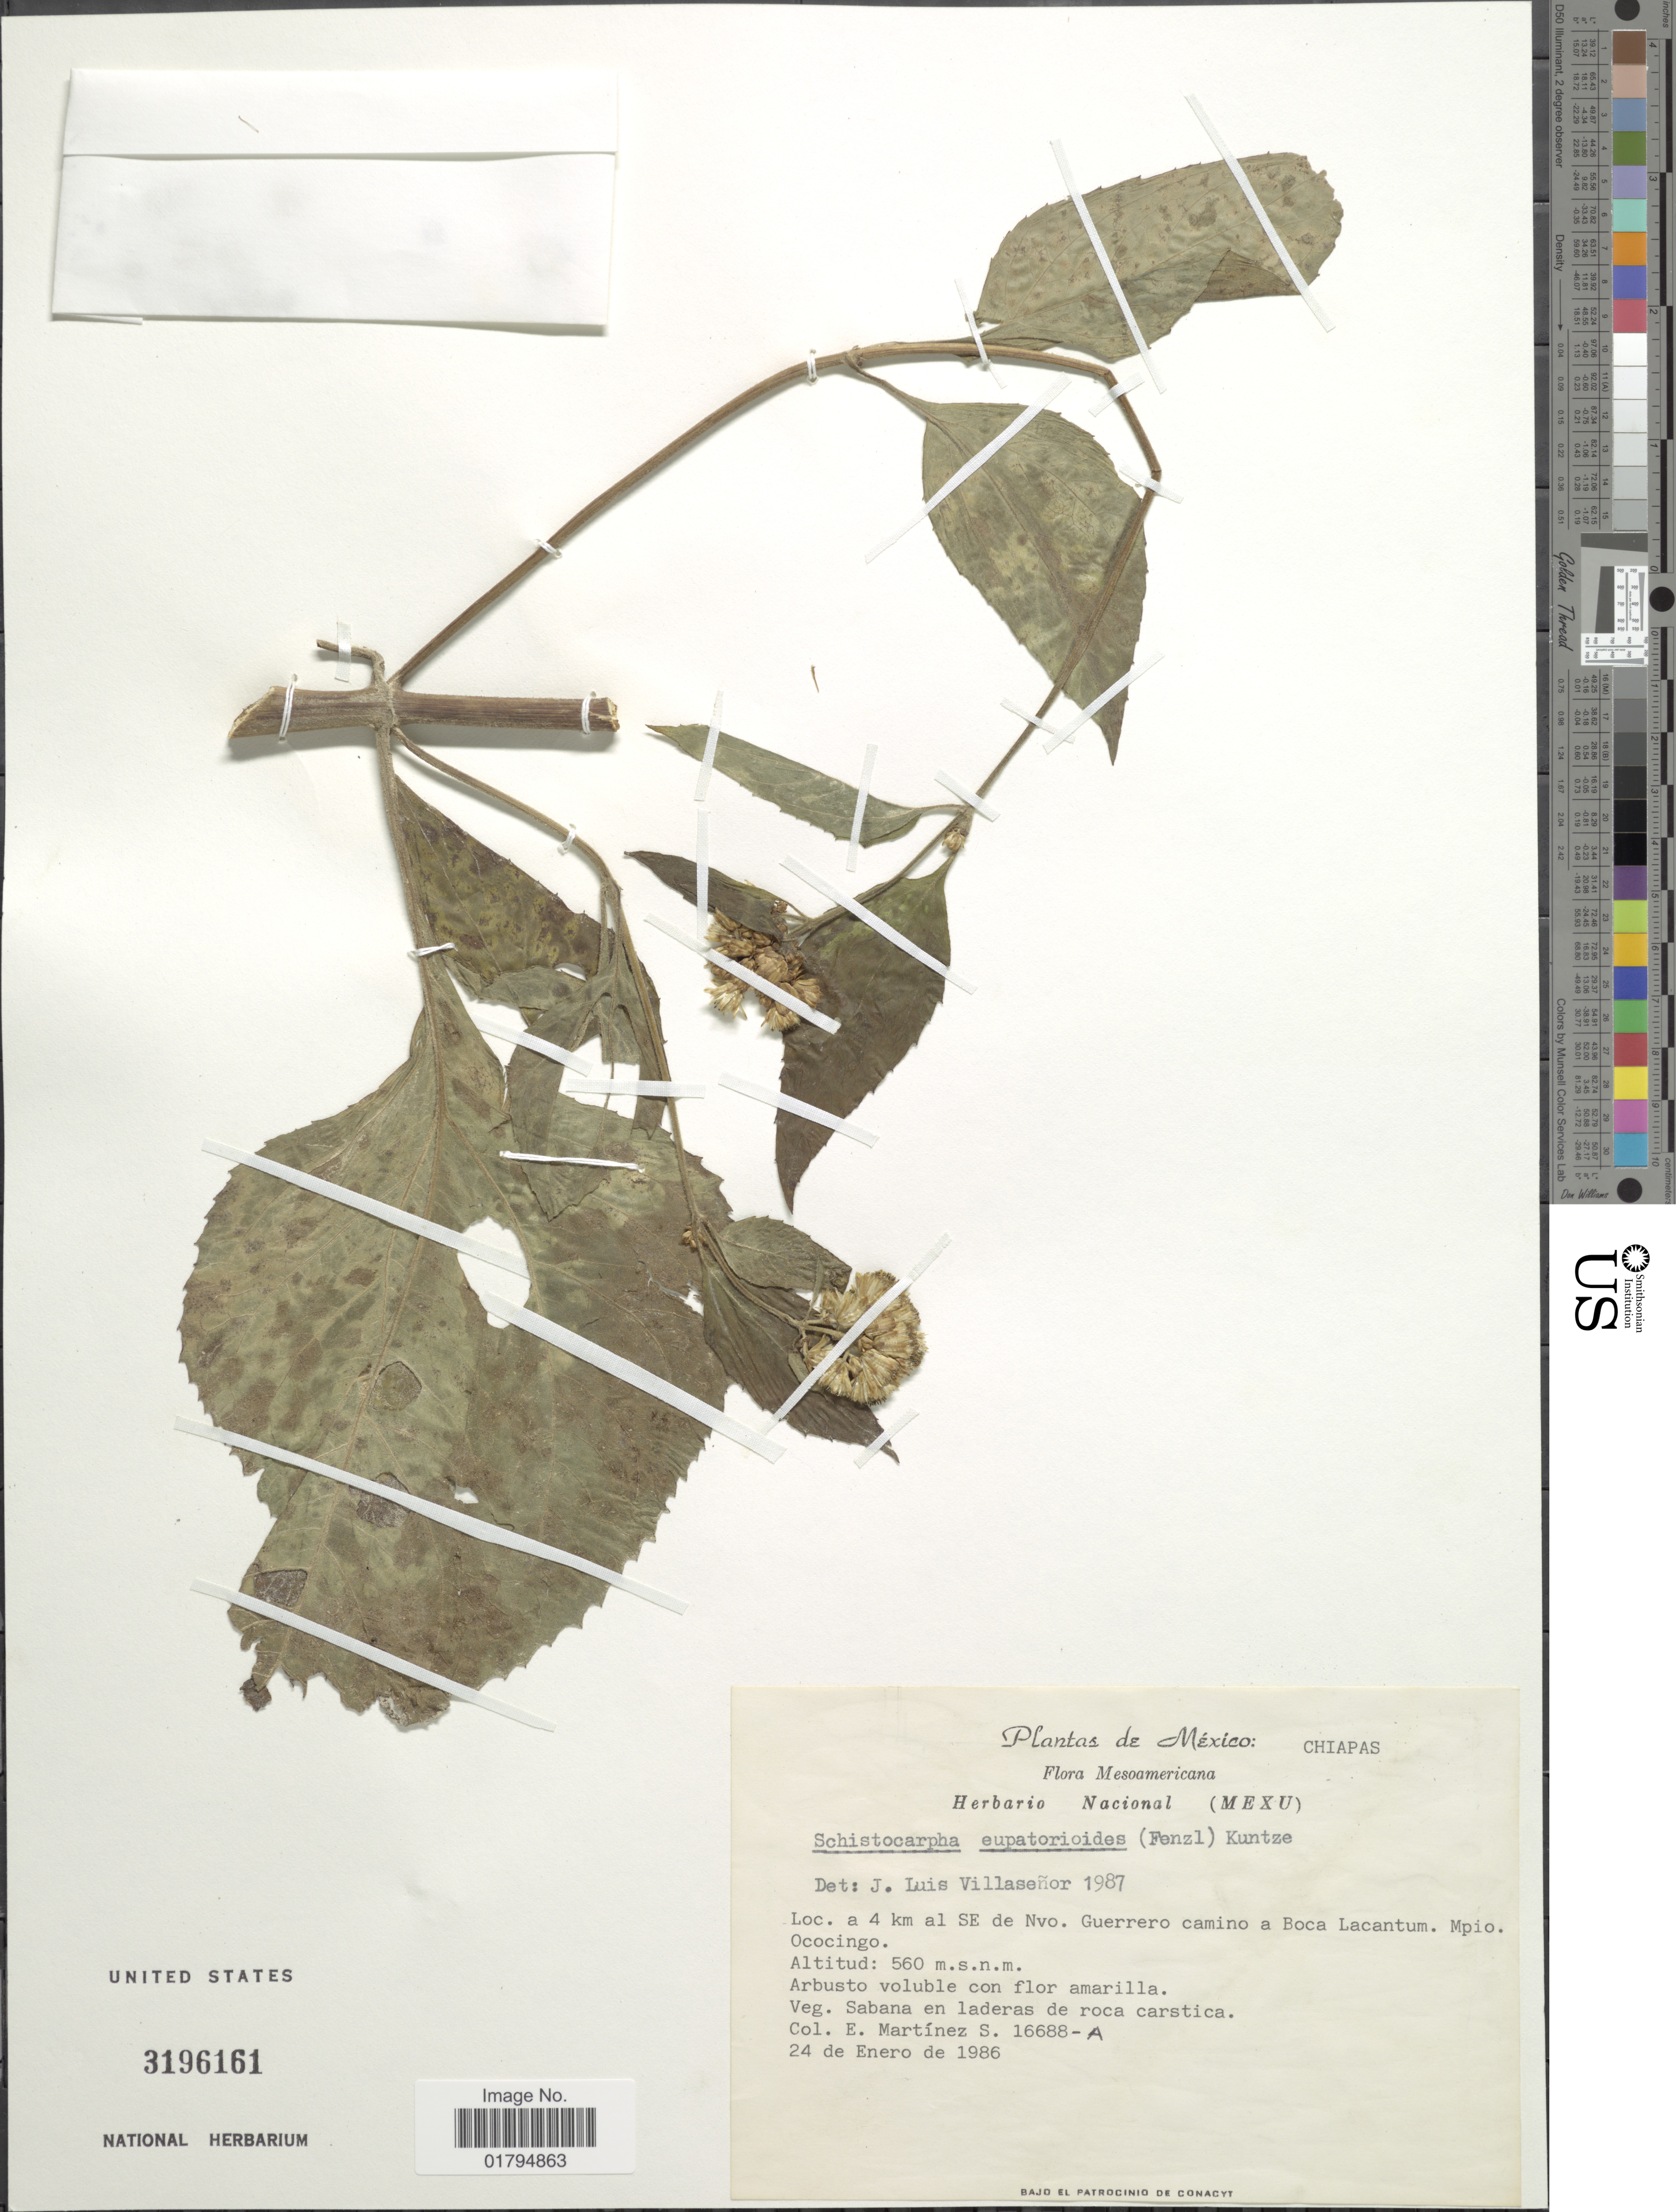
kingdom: Plantae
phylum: Tracheophyta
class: Magnoliopsida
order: Asterales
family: Asteraceae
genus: Schistocarpha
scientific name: Schistocarpha eupatorioides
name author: (Fenzl) Kuntze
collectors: E. M. Martínez S.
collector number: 16688-A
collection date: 1986-01-24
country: Mexico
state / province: Chiapas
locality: A4 km al S de Nvo. Guerrero camino a Boca Lacantum. Mpio. Occocingo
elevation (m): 560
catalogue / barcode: US 3196161